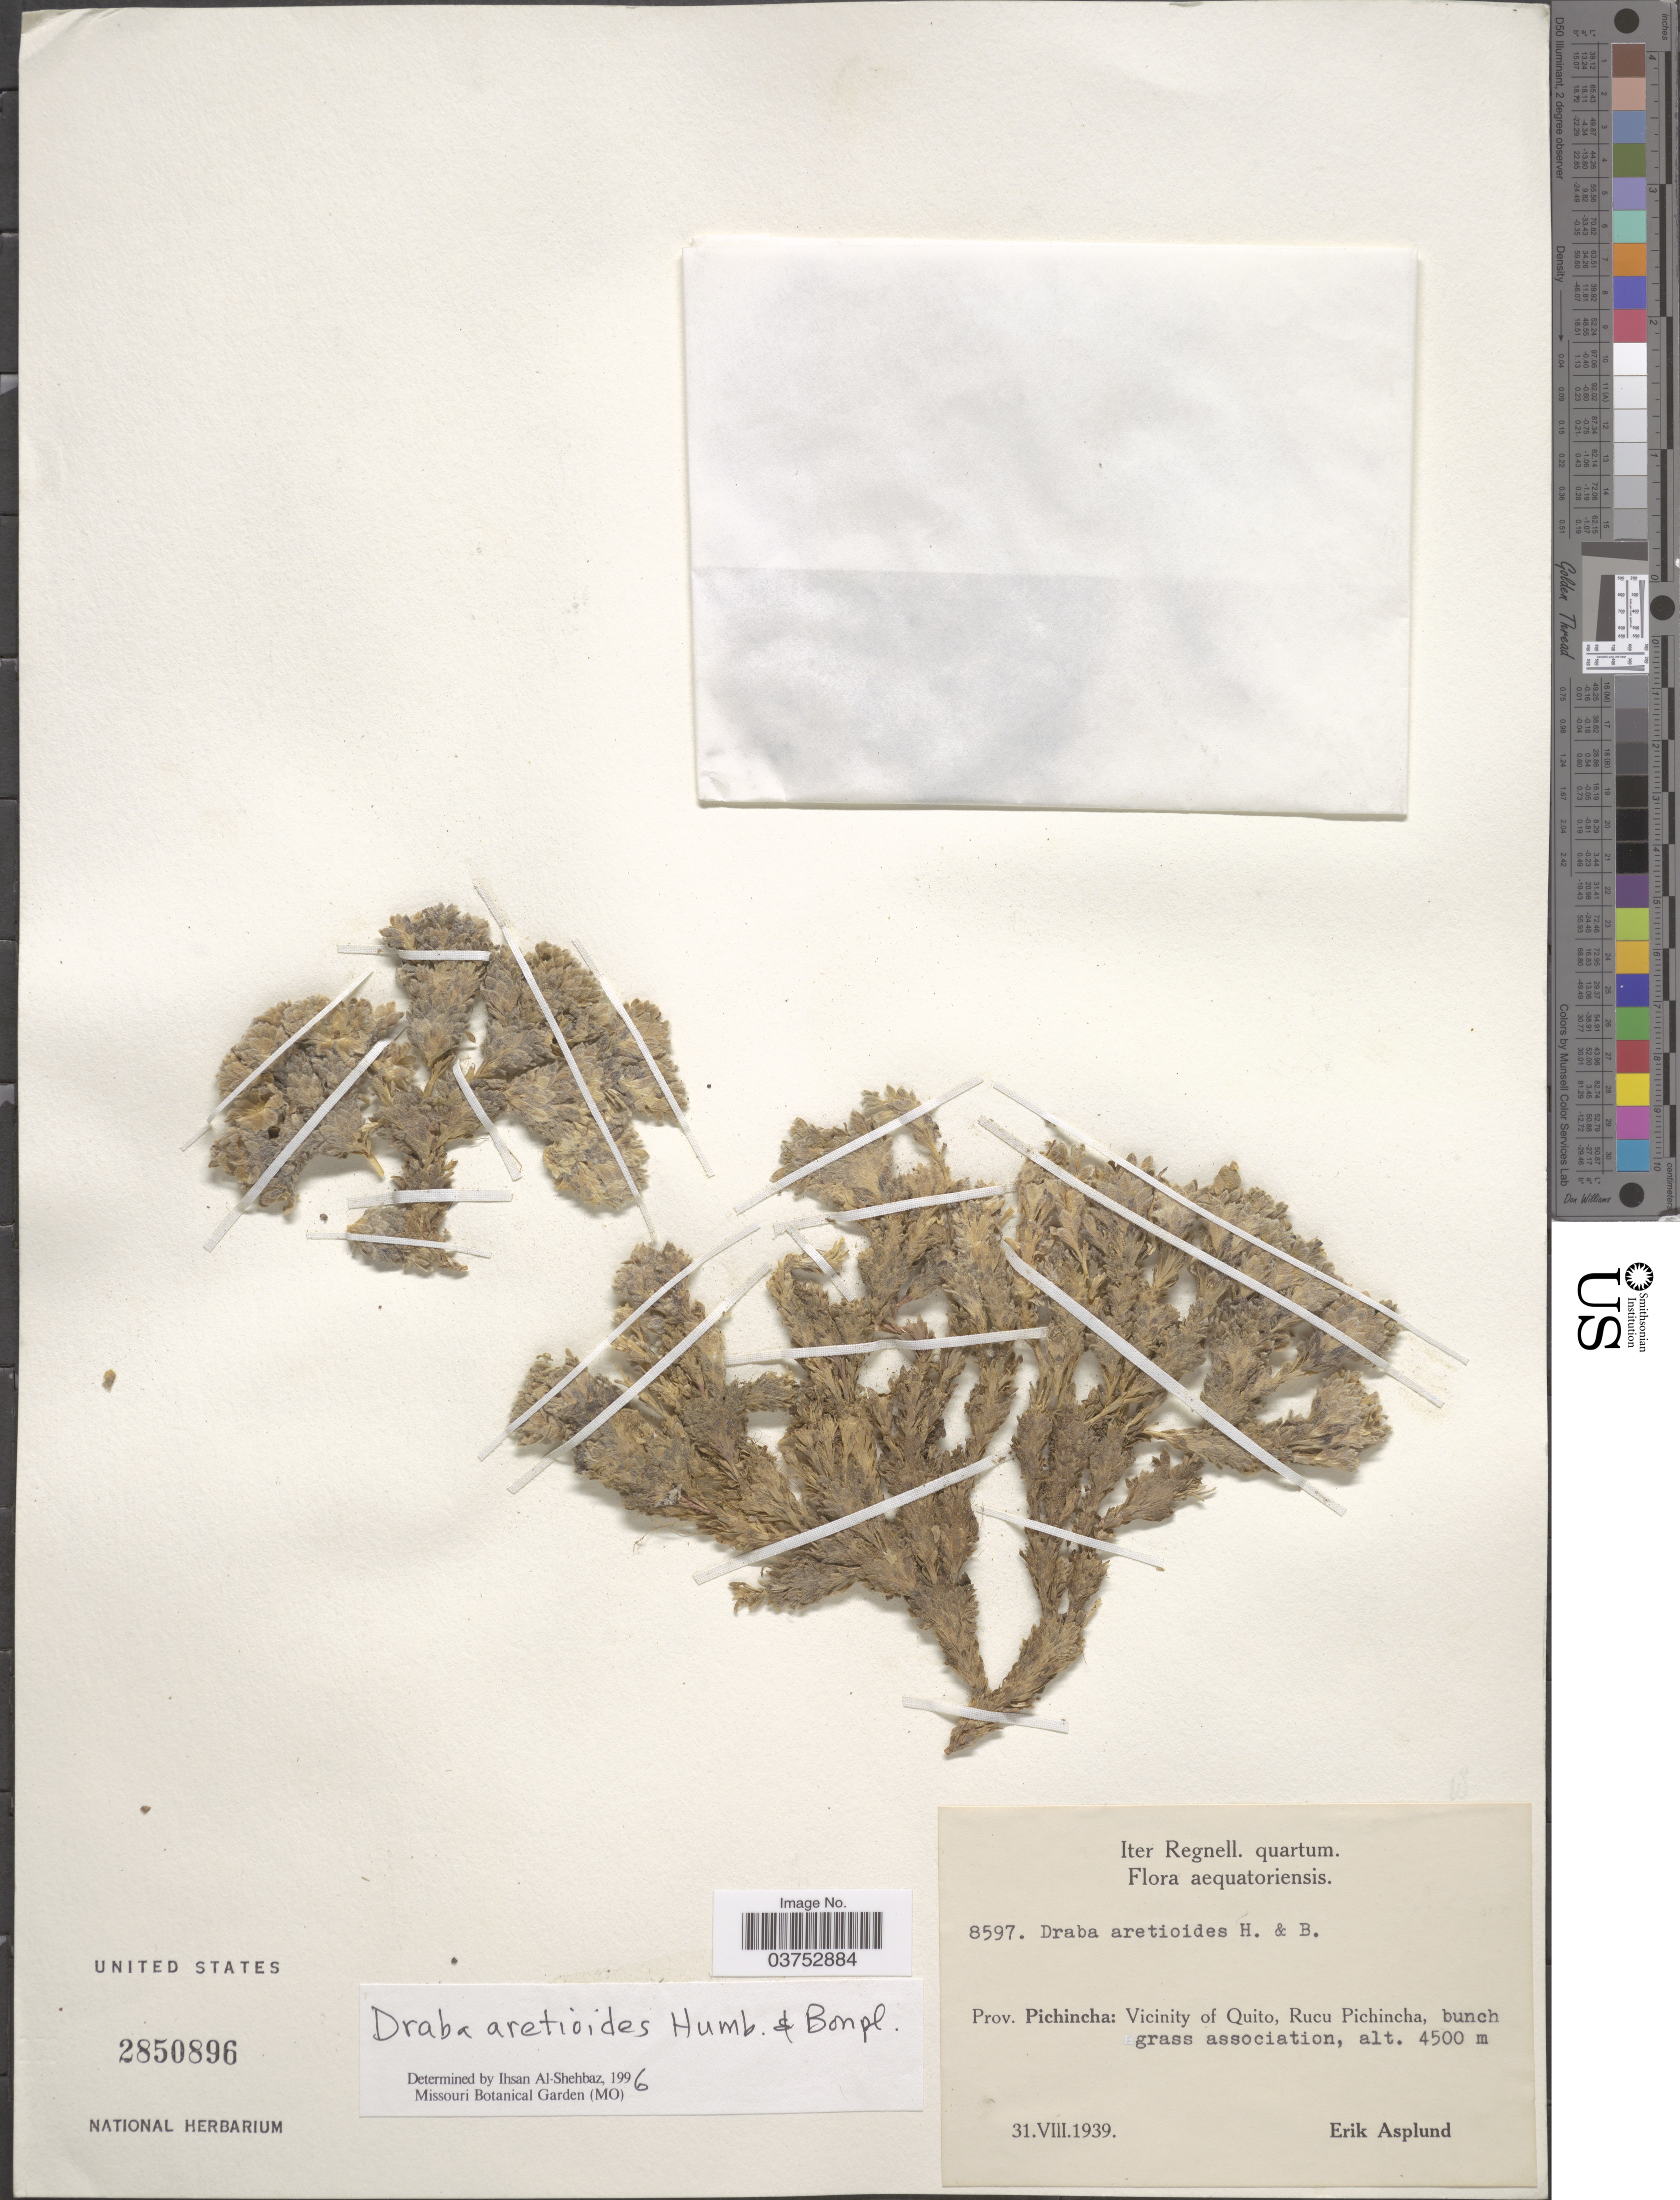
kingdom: Plantae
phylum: Tracheophyta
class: Magnoliopsida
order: Brassicales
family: Brassicaceae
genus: Draba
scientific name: Draba aretioides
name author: (A. Gray) Humb. & Bonpl.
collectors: E. Asplund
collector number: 8597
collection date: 1939-08-31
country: Ecuador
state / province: Pichincha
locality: Aequatoriensis. Vicinity of Quito, Rucu Pichincha.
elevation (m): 4500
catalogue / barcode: US 2850896